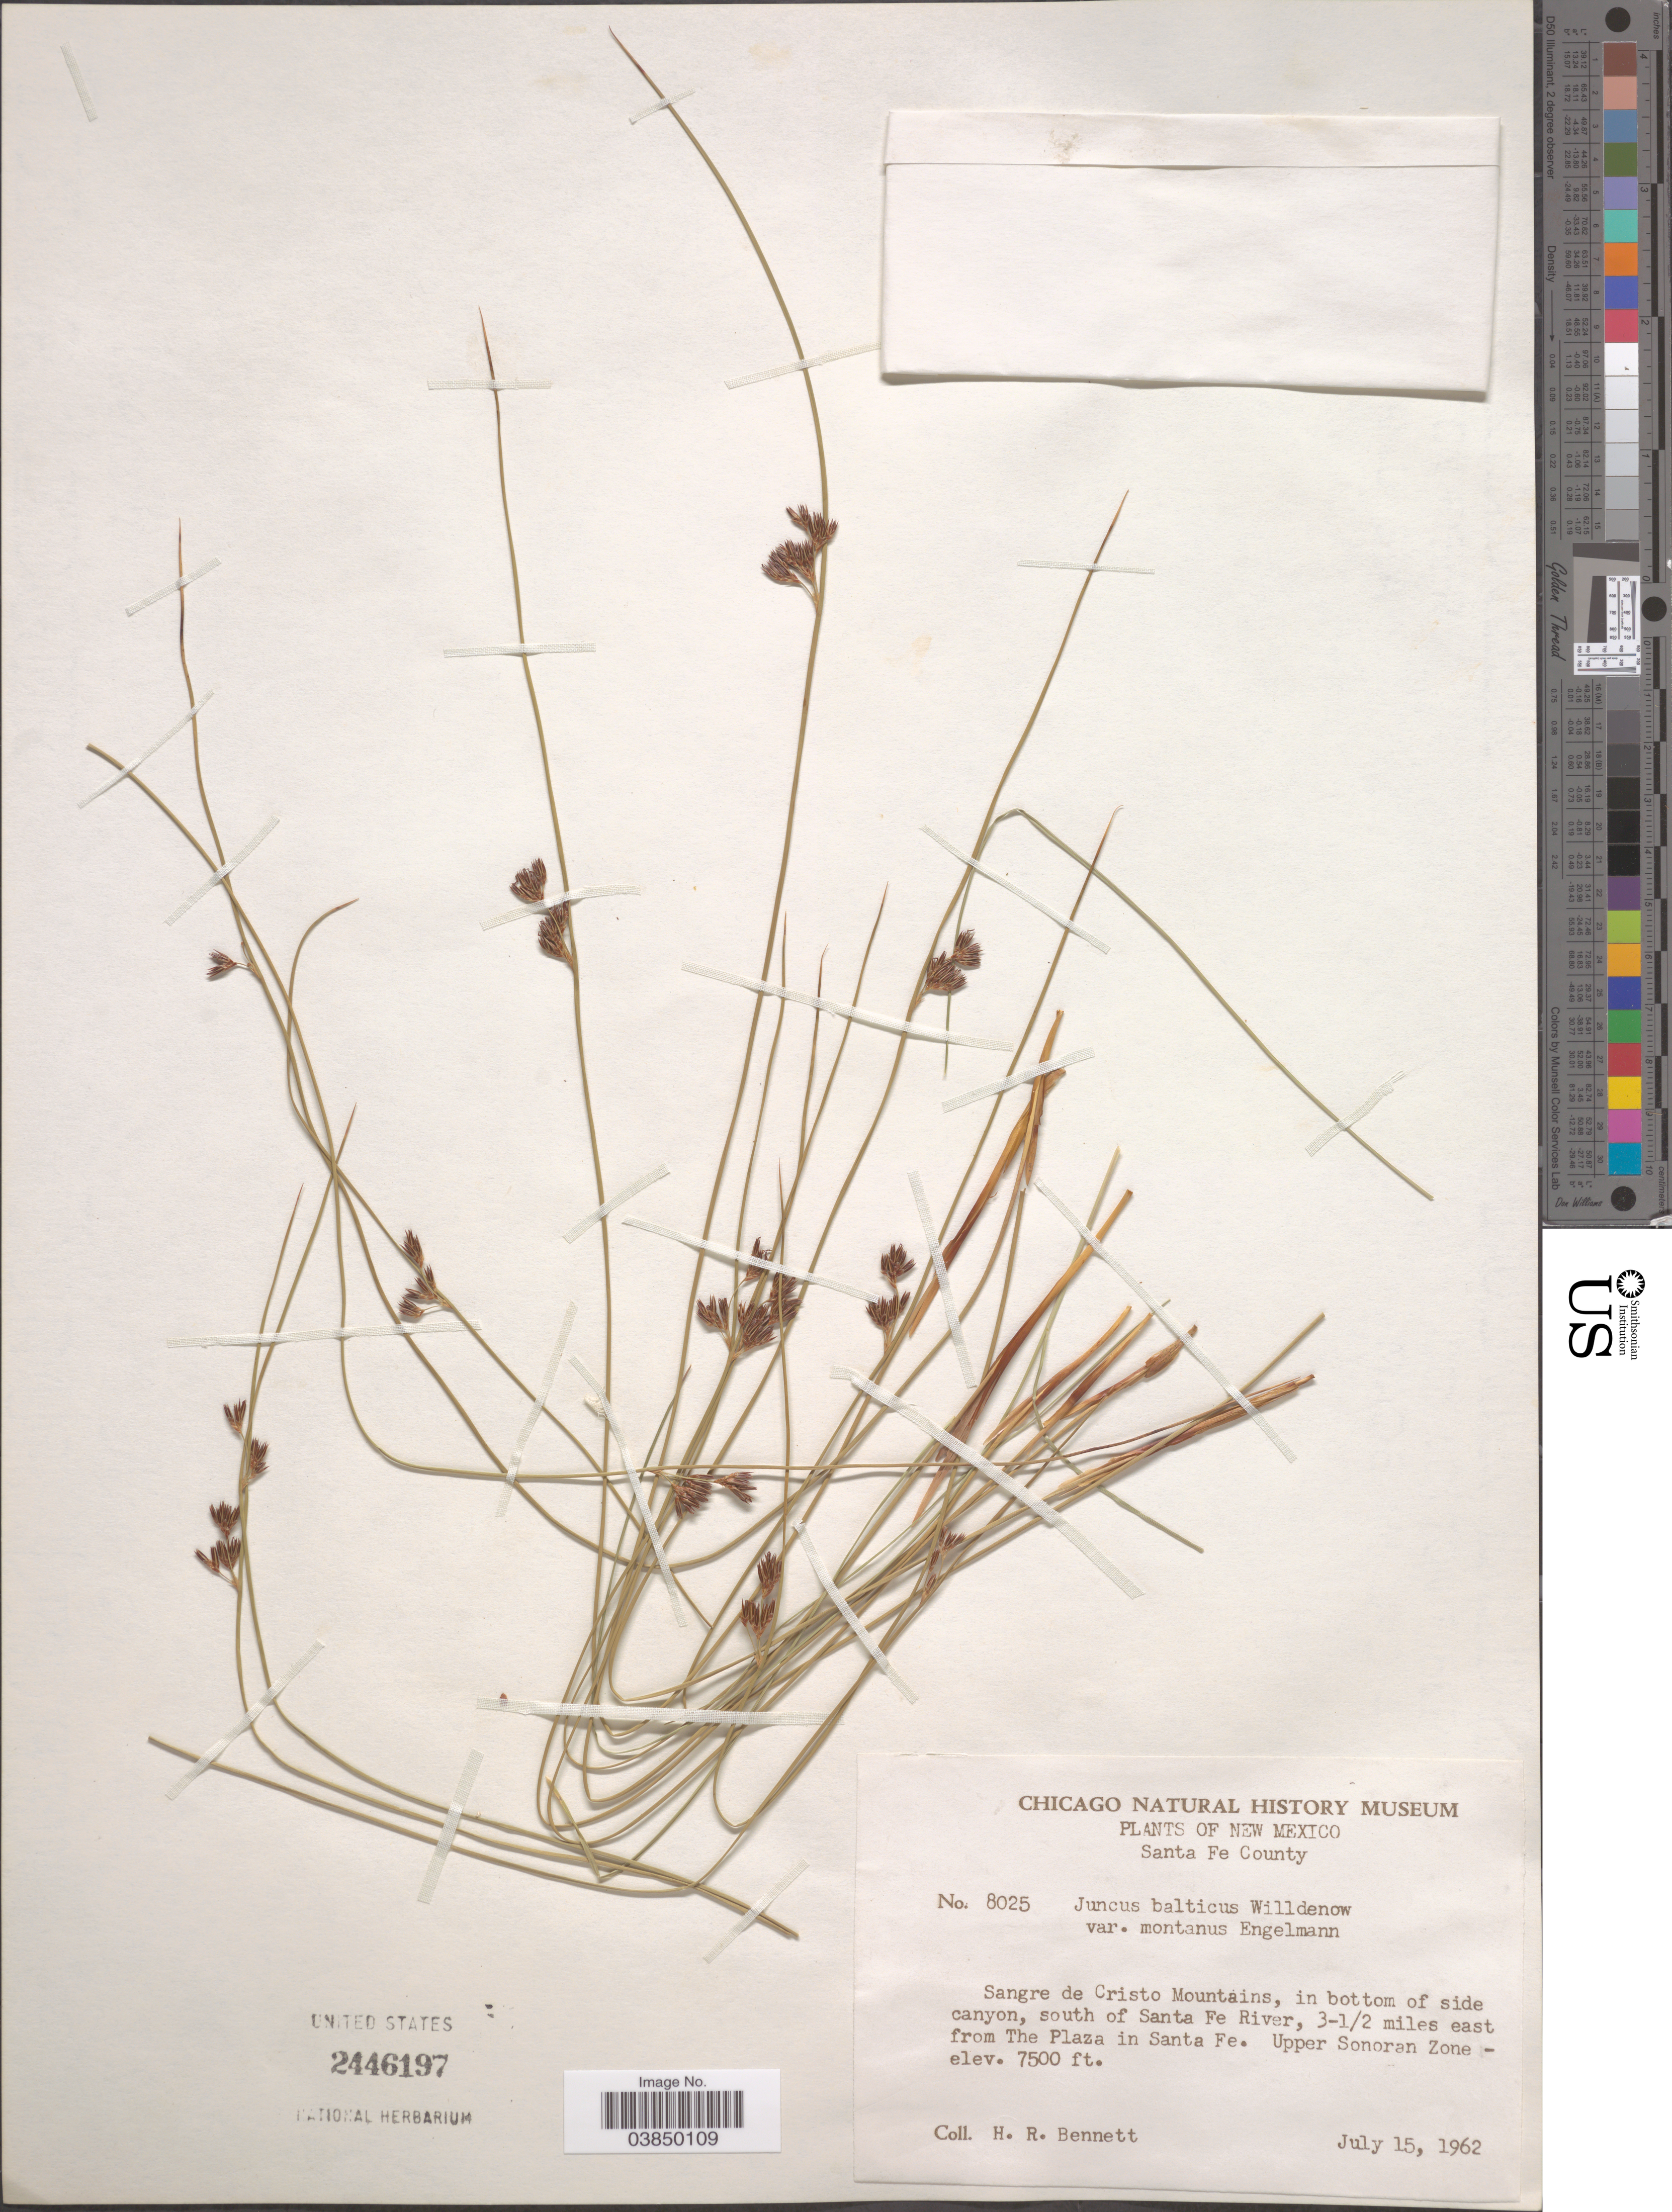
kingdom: Plantae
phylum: Tracheophyta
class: Liliopsida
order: Poales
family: Juncaceae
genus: Juncus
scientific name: Juncus balticus var. montanus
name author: Engelm.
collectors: H. R. Bennett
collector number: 8025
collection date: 1962-07-15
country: United States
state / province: New Mexico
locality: Santa Fe County. Sangre de Cristo Mountains, in botton side of canyon, south of Santa Fe River, 3-1/2 miles east from the Plaza in Santa Fe. Upper Sonoran Zone.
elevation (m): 2286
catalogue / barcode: US 2446197